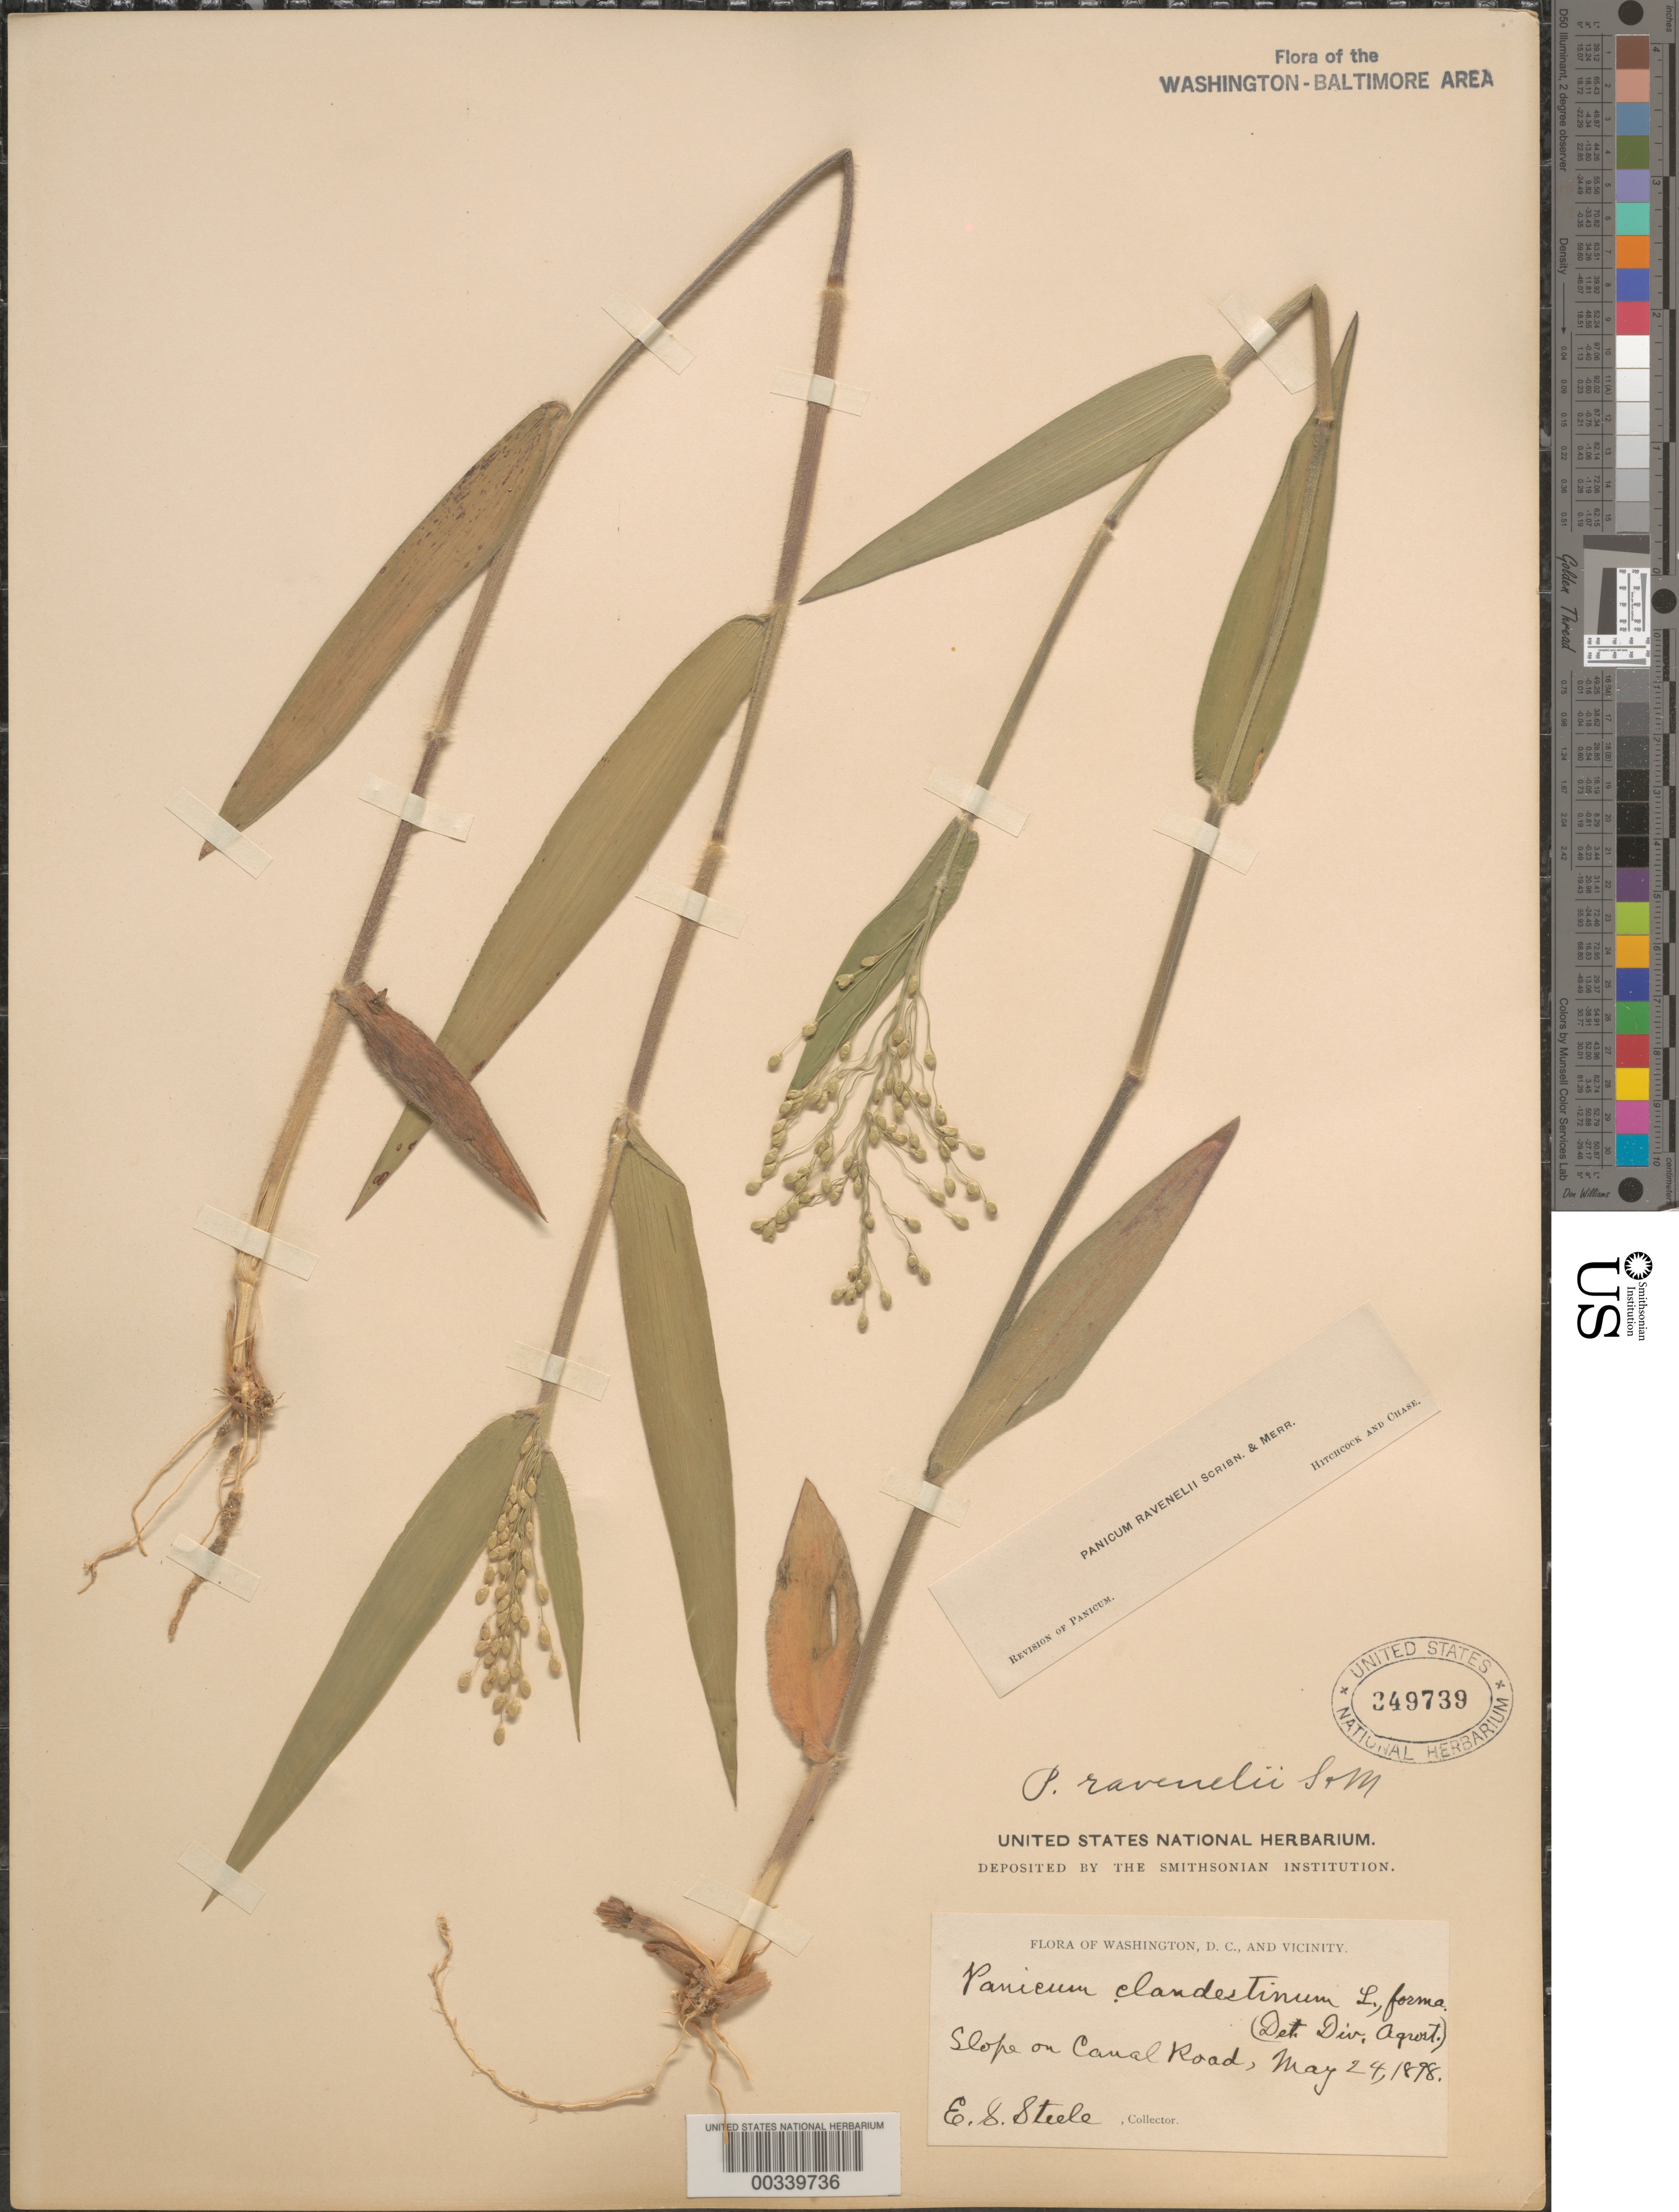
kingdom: Plantae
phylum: Tracheophyta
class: Liliopsida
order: Poales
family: Poaceae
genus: Dichanthelium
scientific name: Dichanthelium ravenelii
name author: (Scribn. & Merr.) Gould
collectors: E. Steele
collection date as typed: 24 May 1898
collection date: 1898-05-24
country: United States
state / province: District of Columbia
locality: Canal Road C. and O. Canal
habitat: Slope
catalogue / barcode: US 349739